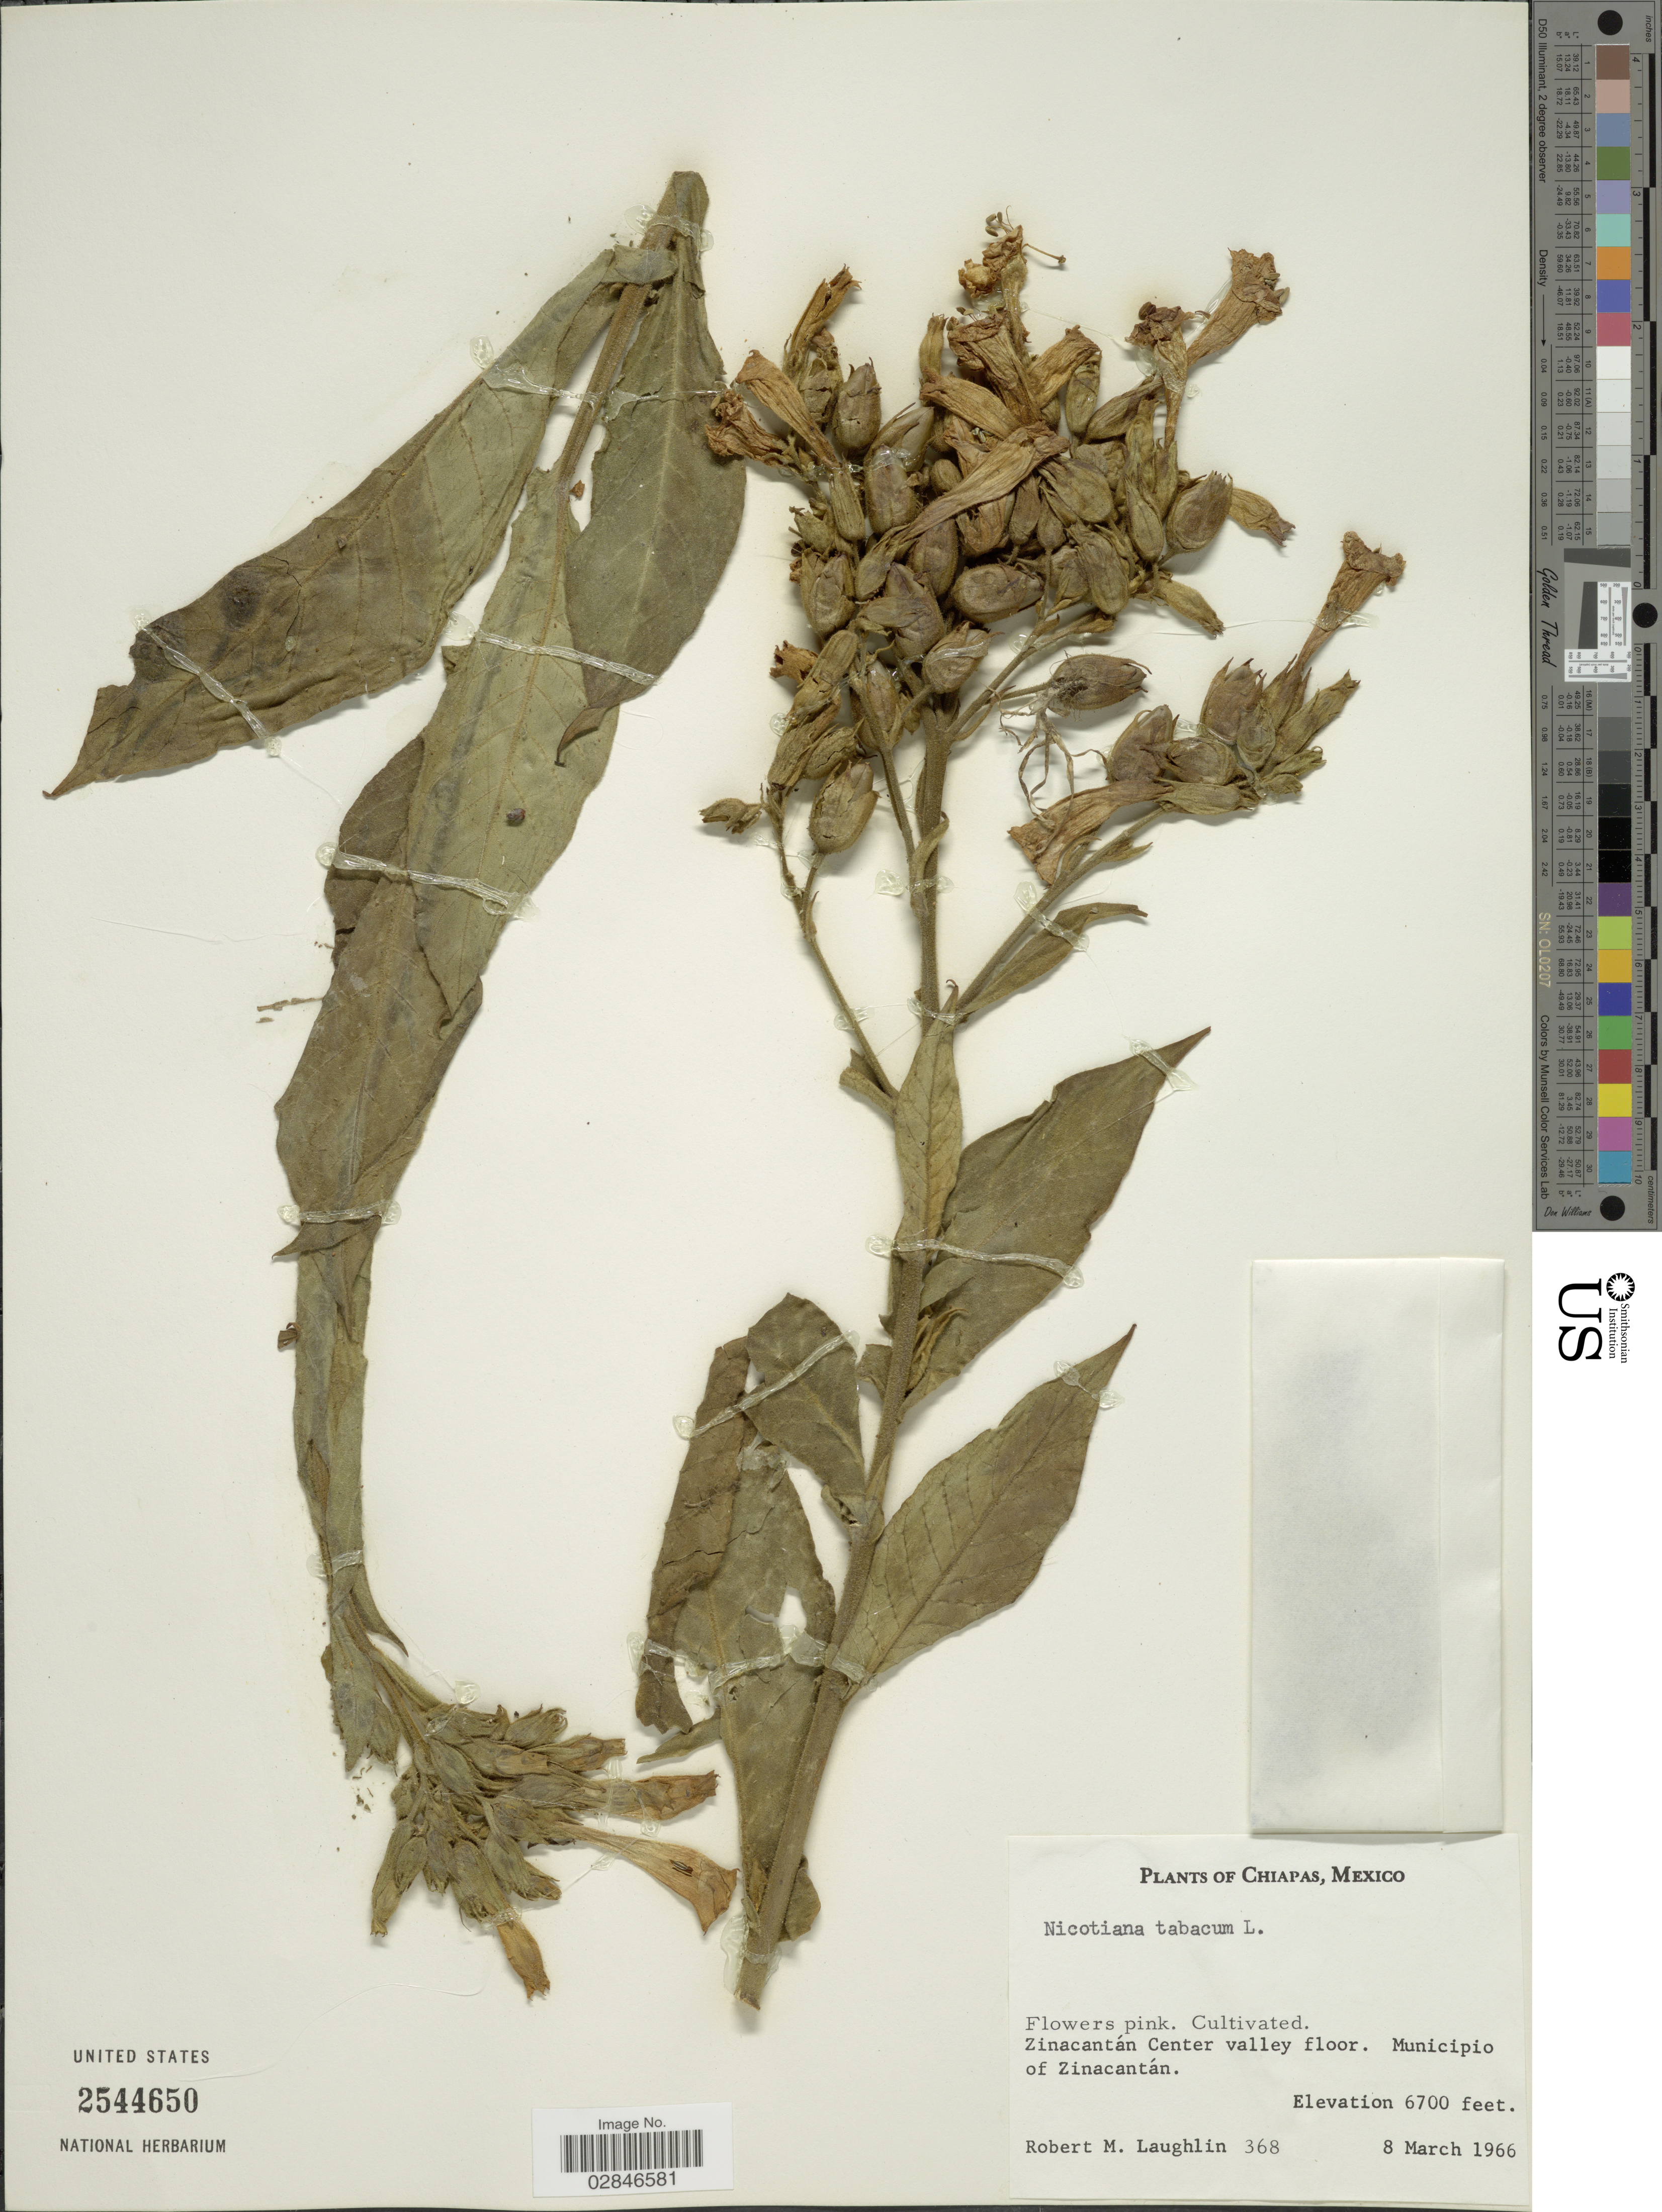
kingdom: Plantae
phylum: Tracheophyta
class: Magnoliopsida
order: Solanales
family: Solanaceae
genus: Nicotiana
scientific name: Nicotiana tabacum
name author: L.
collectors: R. M. Laughlin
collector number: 368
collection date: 1966-03-08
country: Mexico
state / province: Chiapas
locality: Zinacantán Center valley floor. Municipio of Zinacantán.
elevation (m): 2042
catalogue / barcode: US 2544650